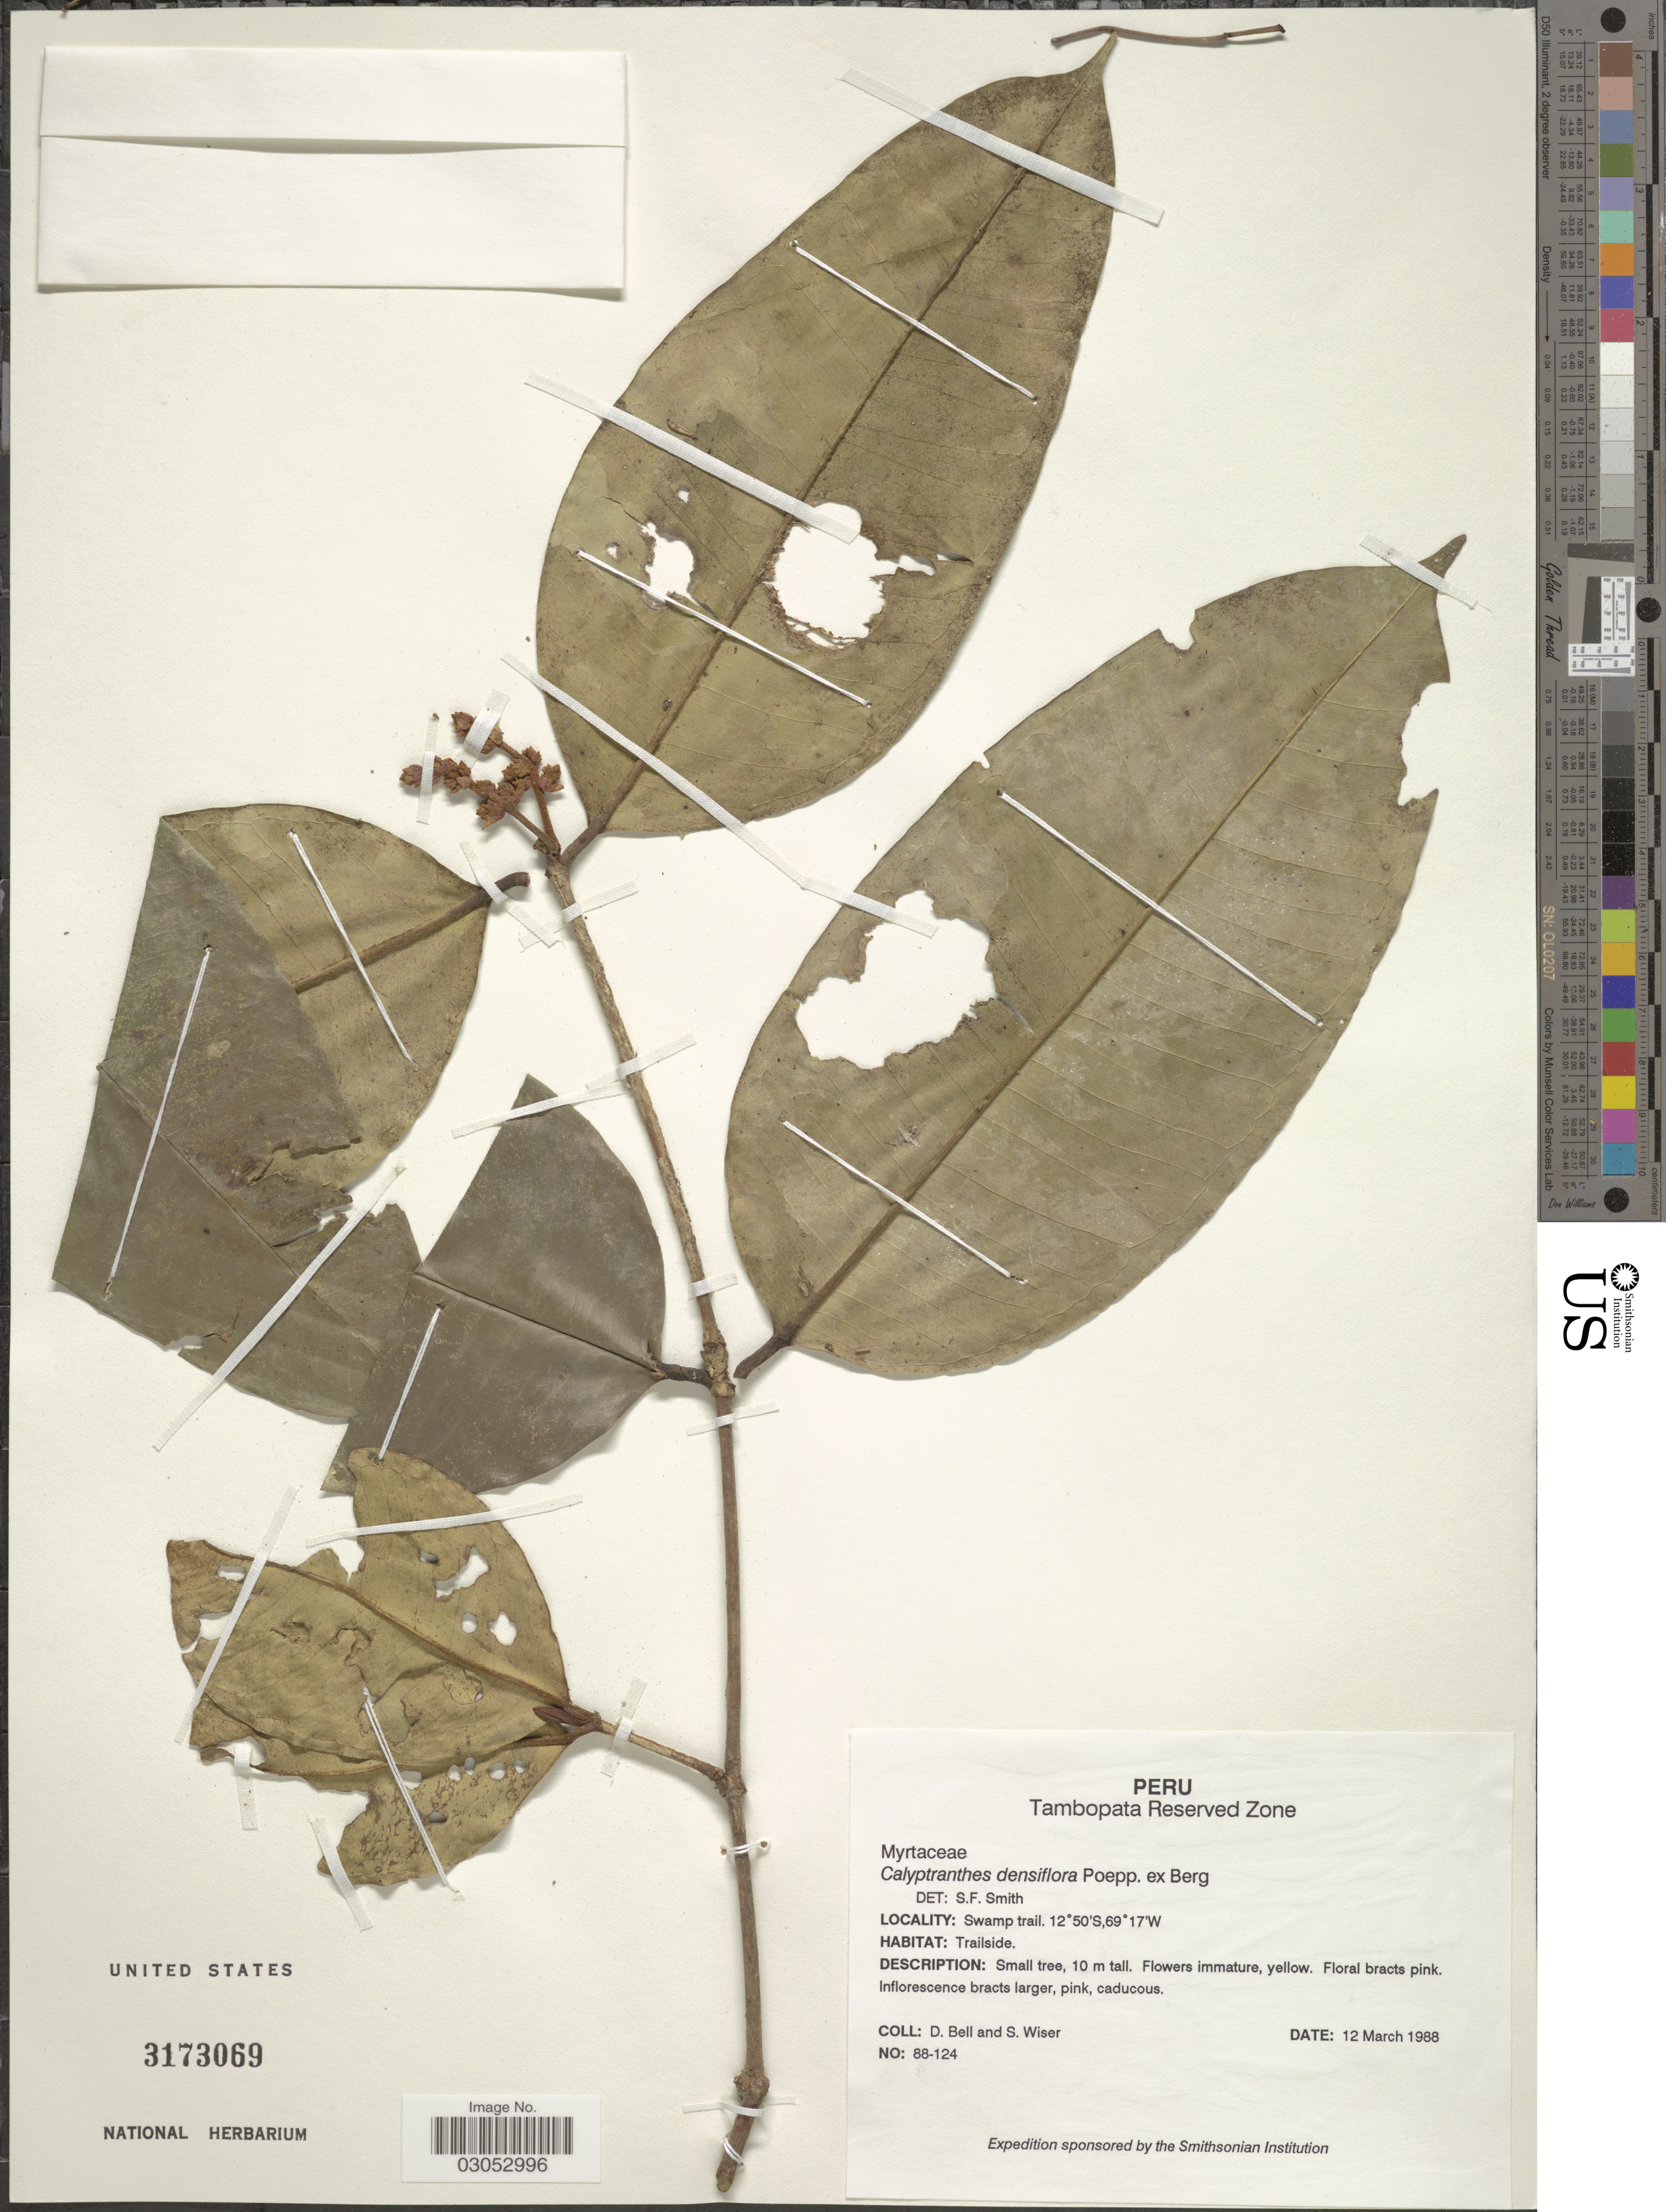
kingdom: Plantae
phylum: Tracheophyta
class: Magnoliopsida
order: Myrtales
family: Myrtaceae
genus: Myrcia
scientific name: Myrcia densiflora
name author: (Poepp. ex O. Berg) A.R. Lourenço & E. Lucas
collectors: D. A. Bell & S. Wiser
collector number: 88-124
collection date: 1988-03-12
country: Peru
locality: Tambopata Reserved Zone, Swamp trail. Trailside.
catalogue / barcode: US 3173069